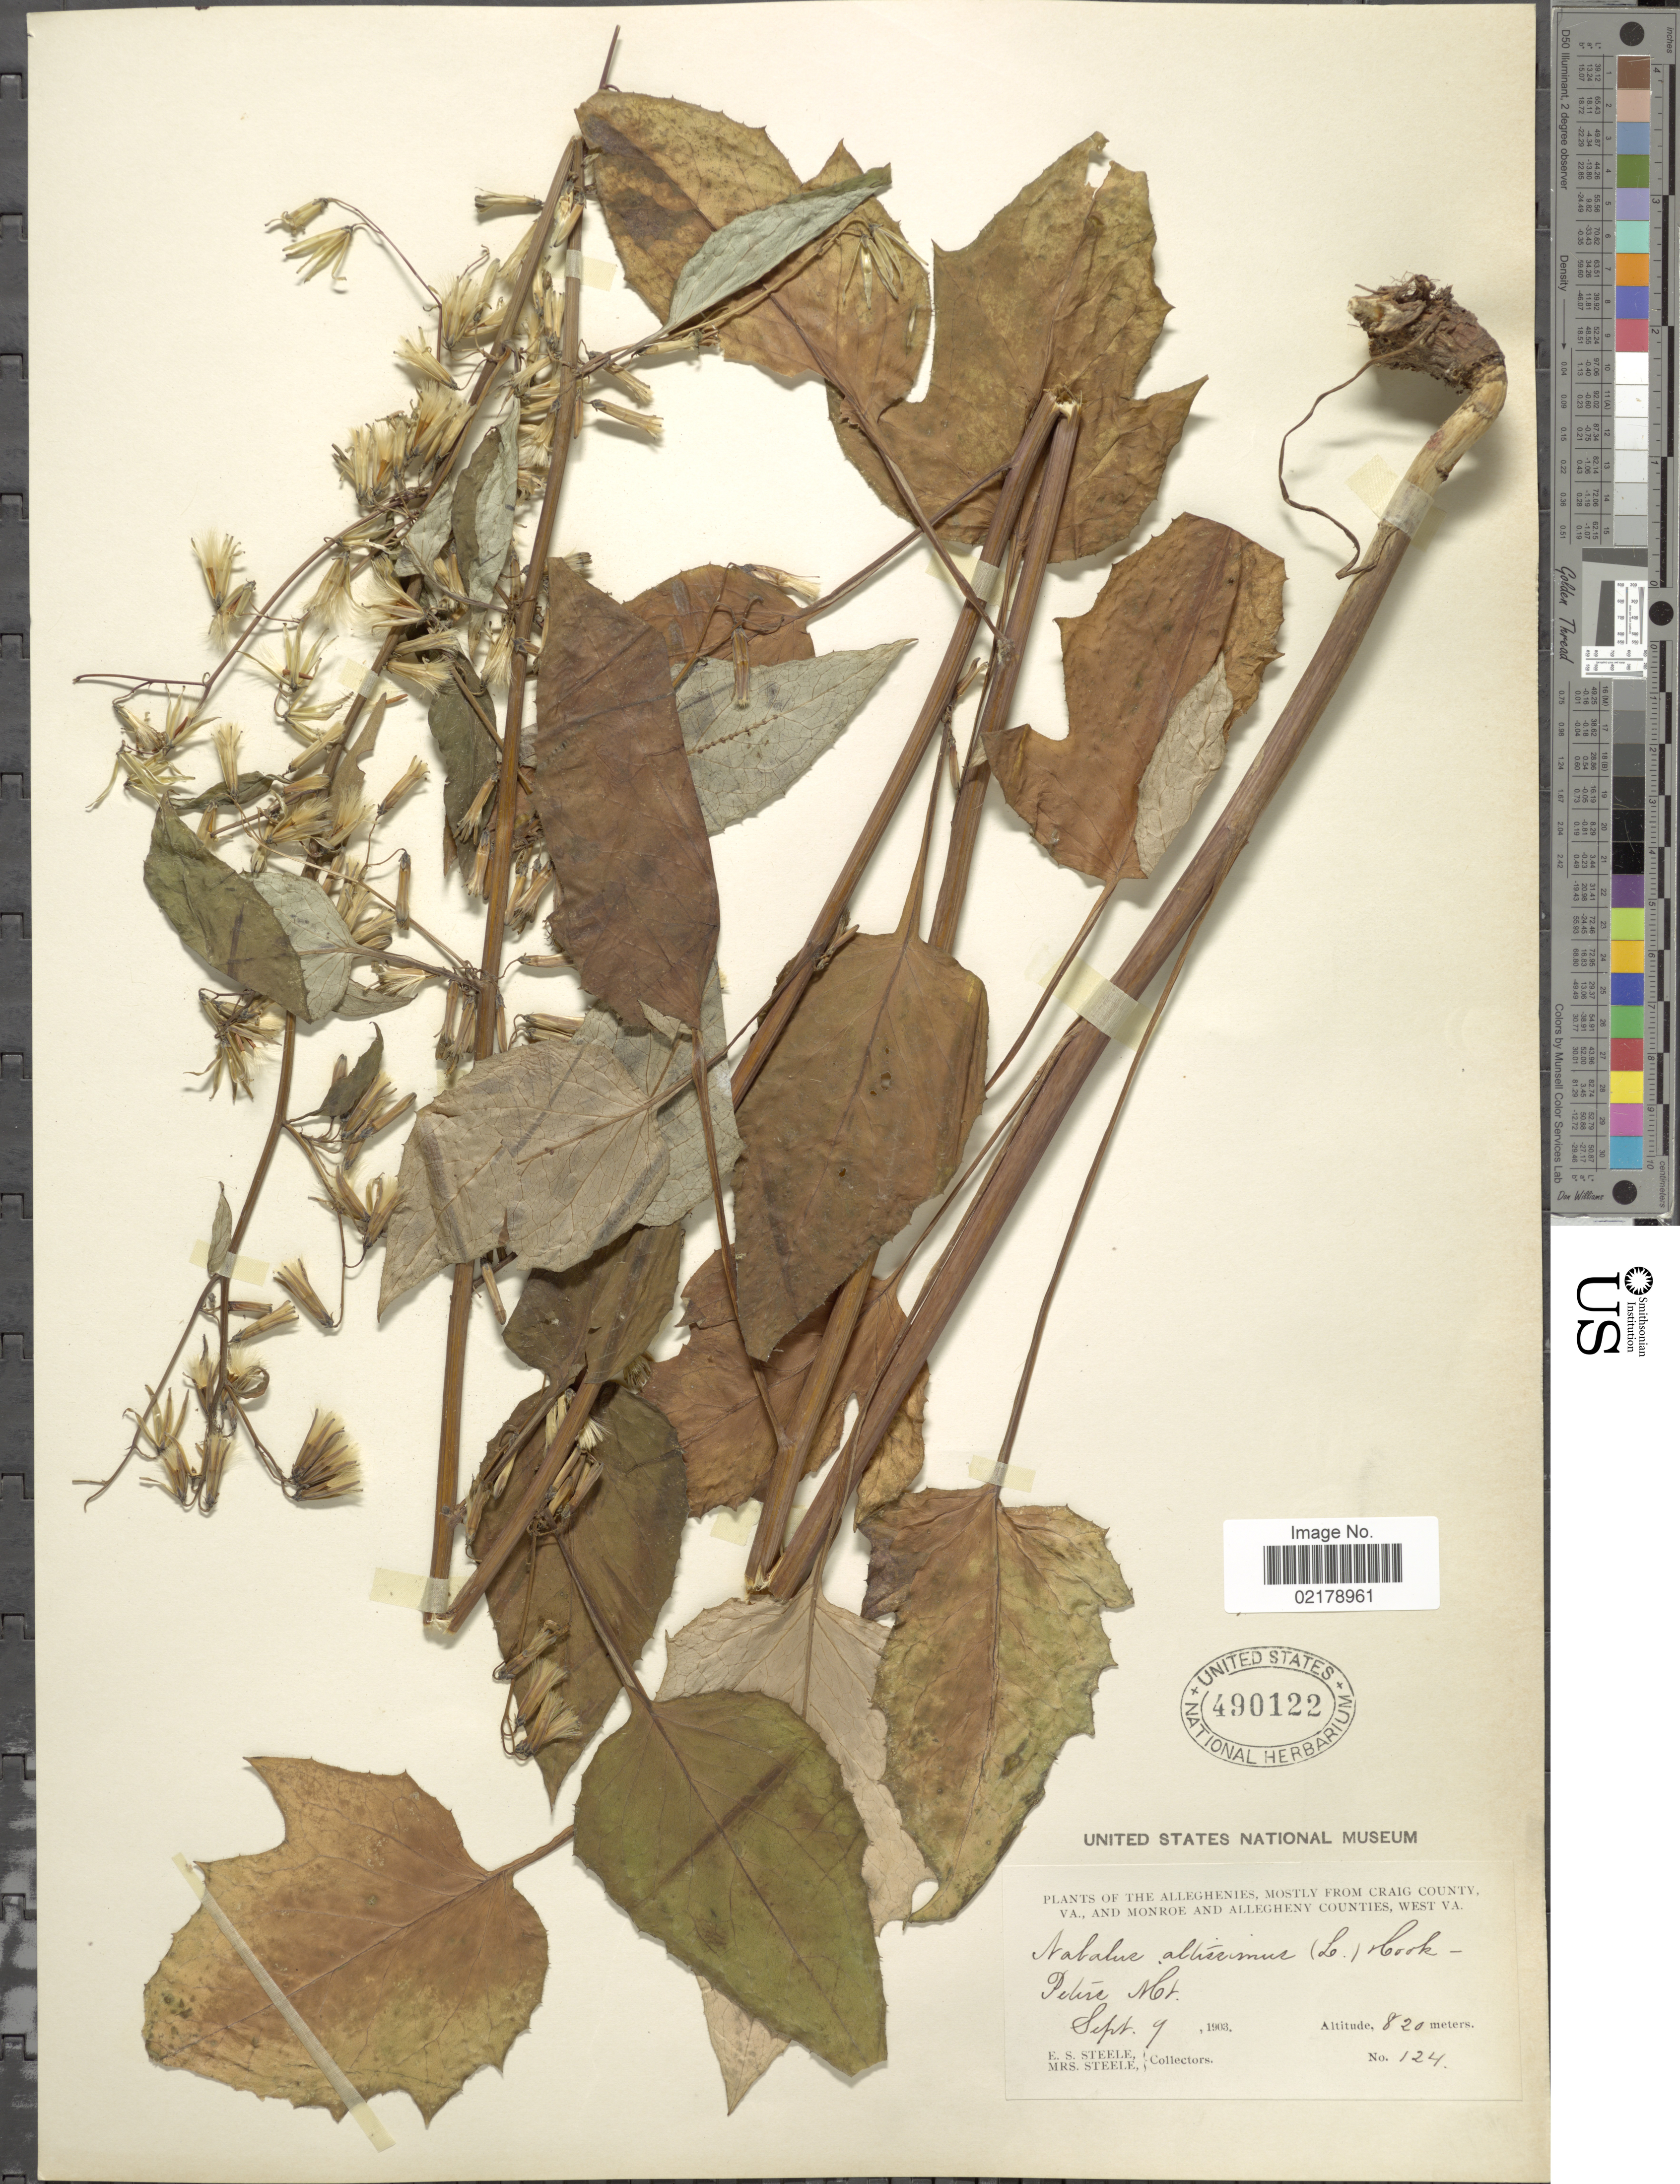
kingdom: Plantae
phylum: Tracheophyta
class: Magnoliopsida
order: Asterales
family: Asteraceae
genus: Nabalus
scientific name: Nabalus altissimus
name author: (L.) Hook.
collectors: E. Steele & Mrs. E. S. Steele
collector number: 124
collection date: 1903-09-09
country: United States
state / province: Virginia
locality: The Alleghenies, Mostly from Craig County, VA, and Monroe and Allegheny Counties, West VA, Petre Mt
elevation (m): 820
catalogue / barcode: US 490122